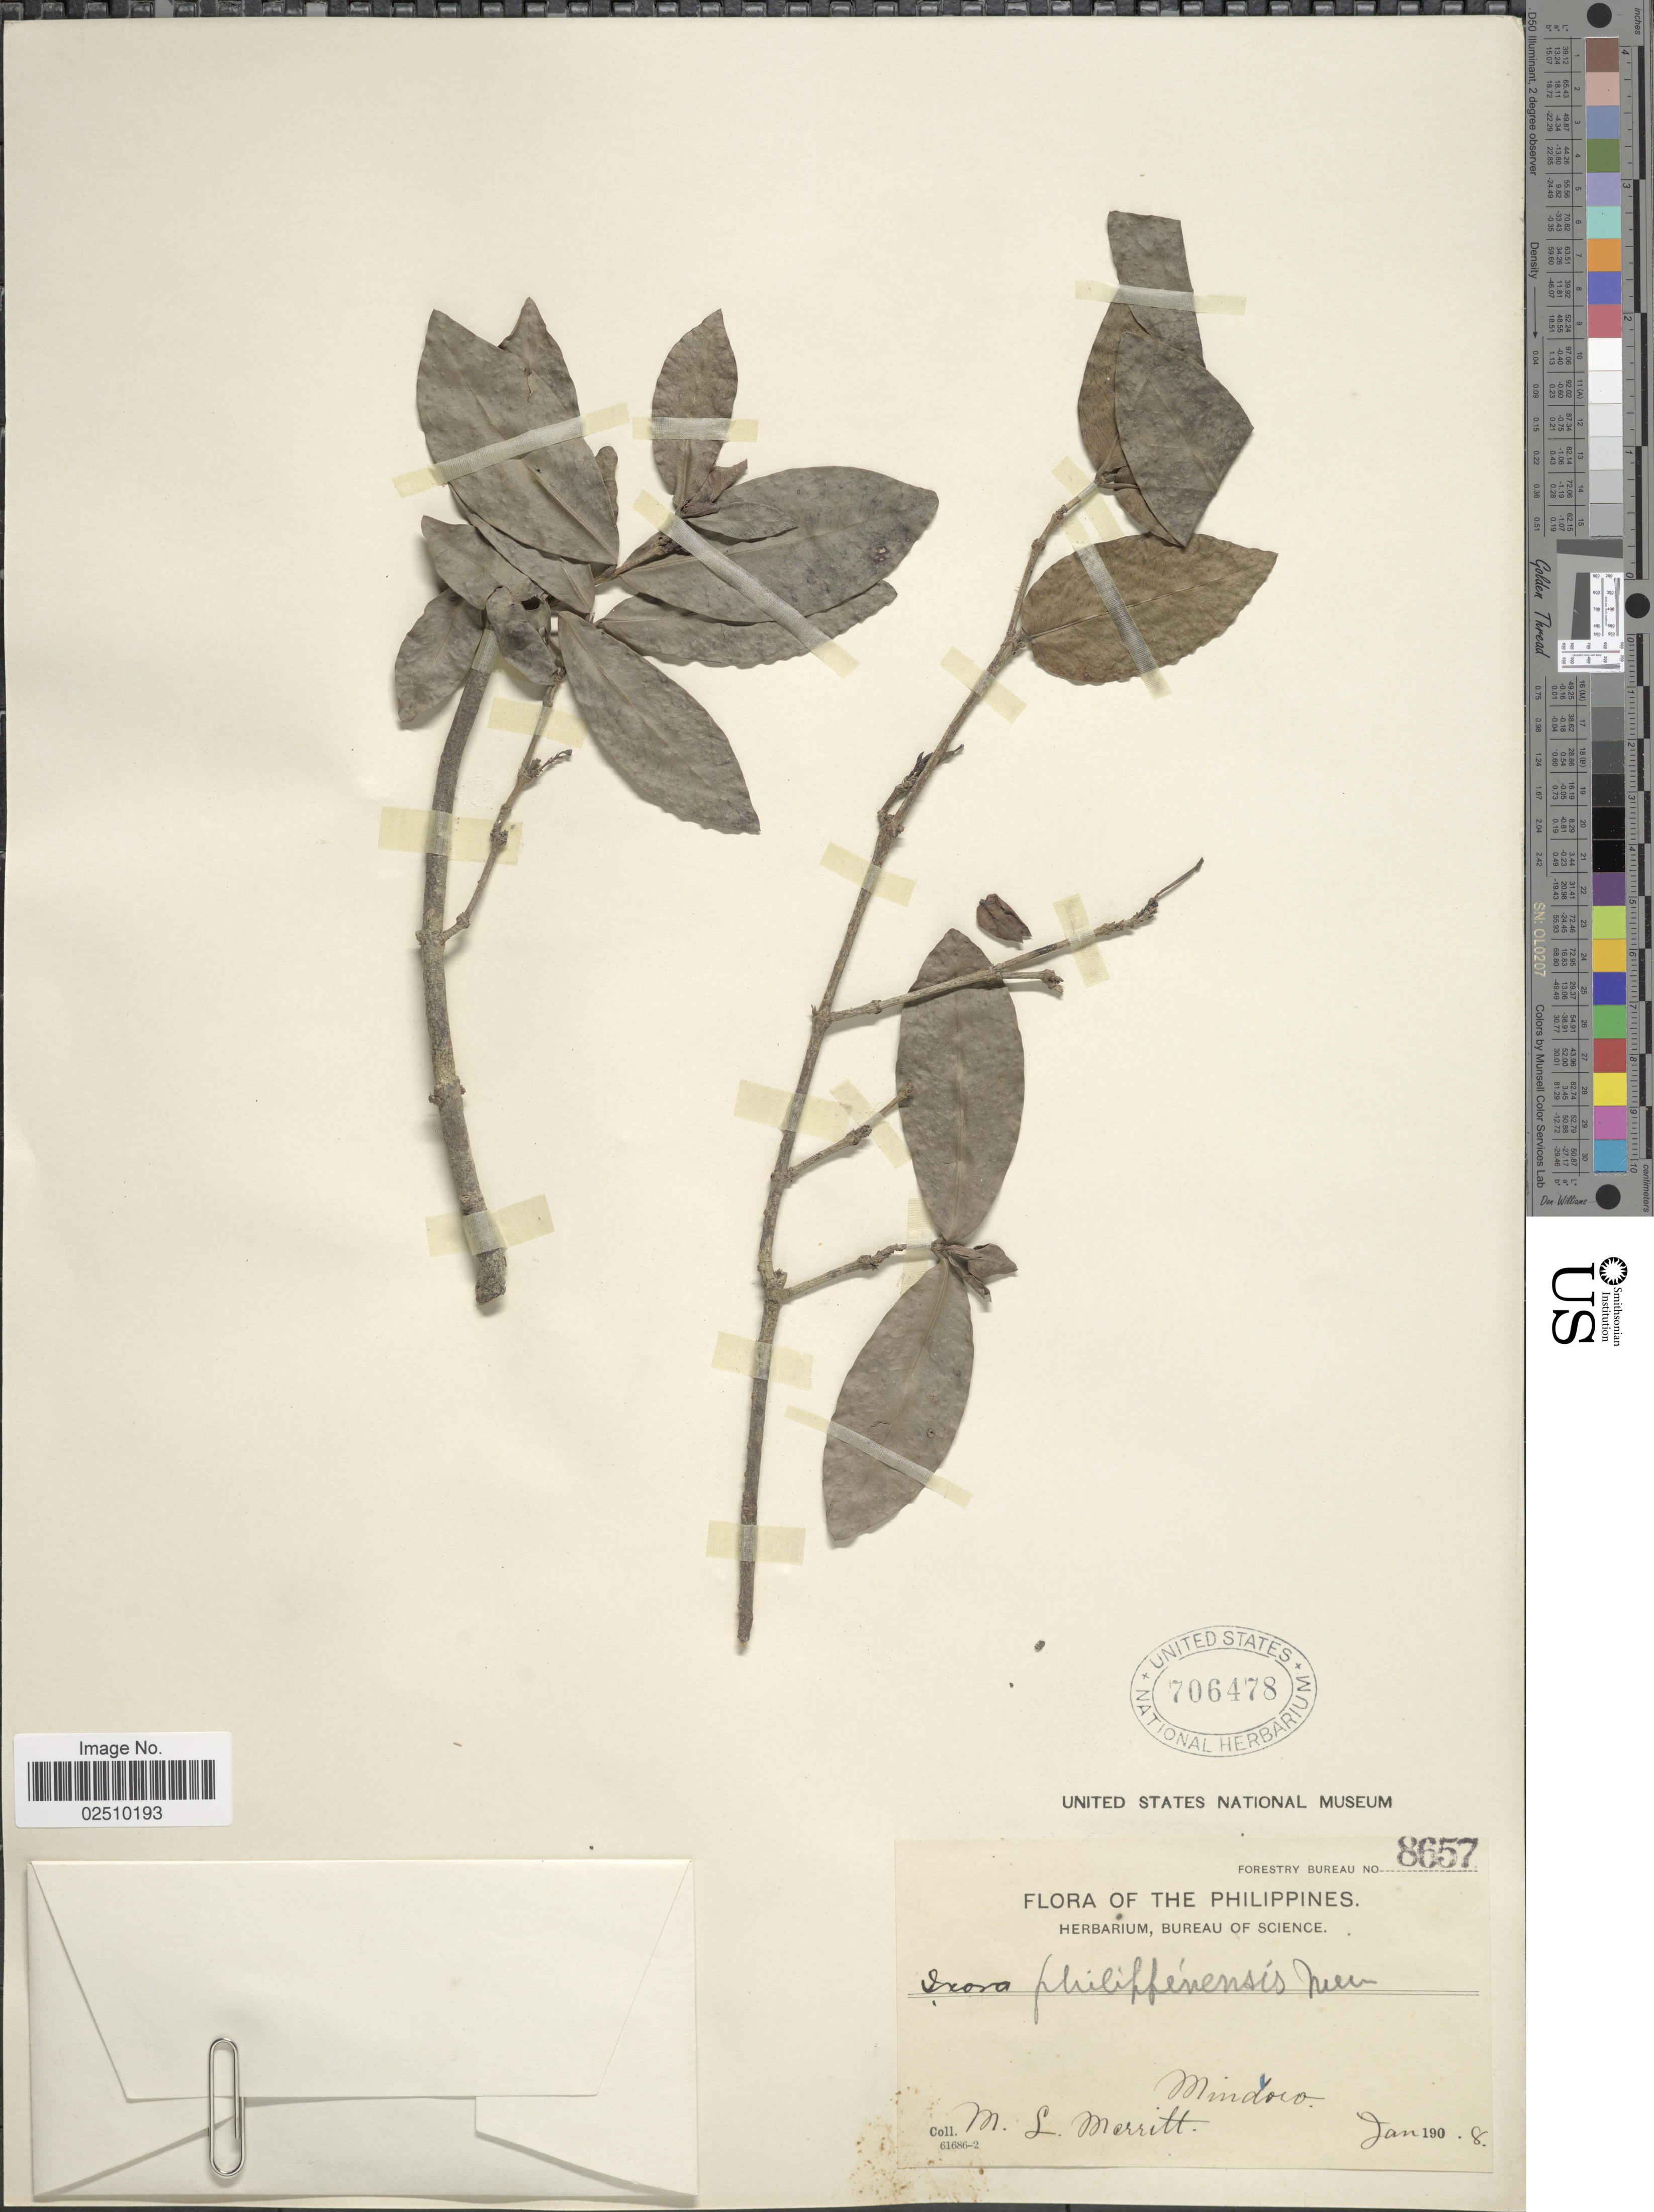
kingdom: Plantae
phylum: Tracheophyta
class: Magnoliopsida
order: Gentianales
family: Rubiaceae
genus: Ixora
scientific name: Ixora philippinensis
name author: Merr.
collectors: M. L. Merritt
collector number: Forestry Bureau 8657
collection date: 1908-01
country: Philippines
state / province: Mimaropa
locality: Mindoro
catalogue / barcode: US 706478